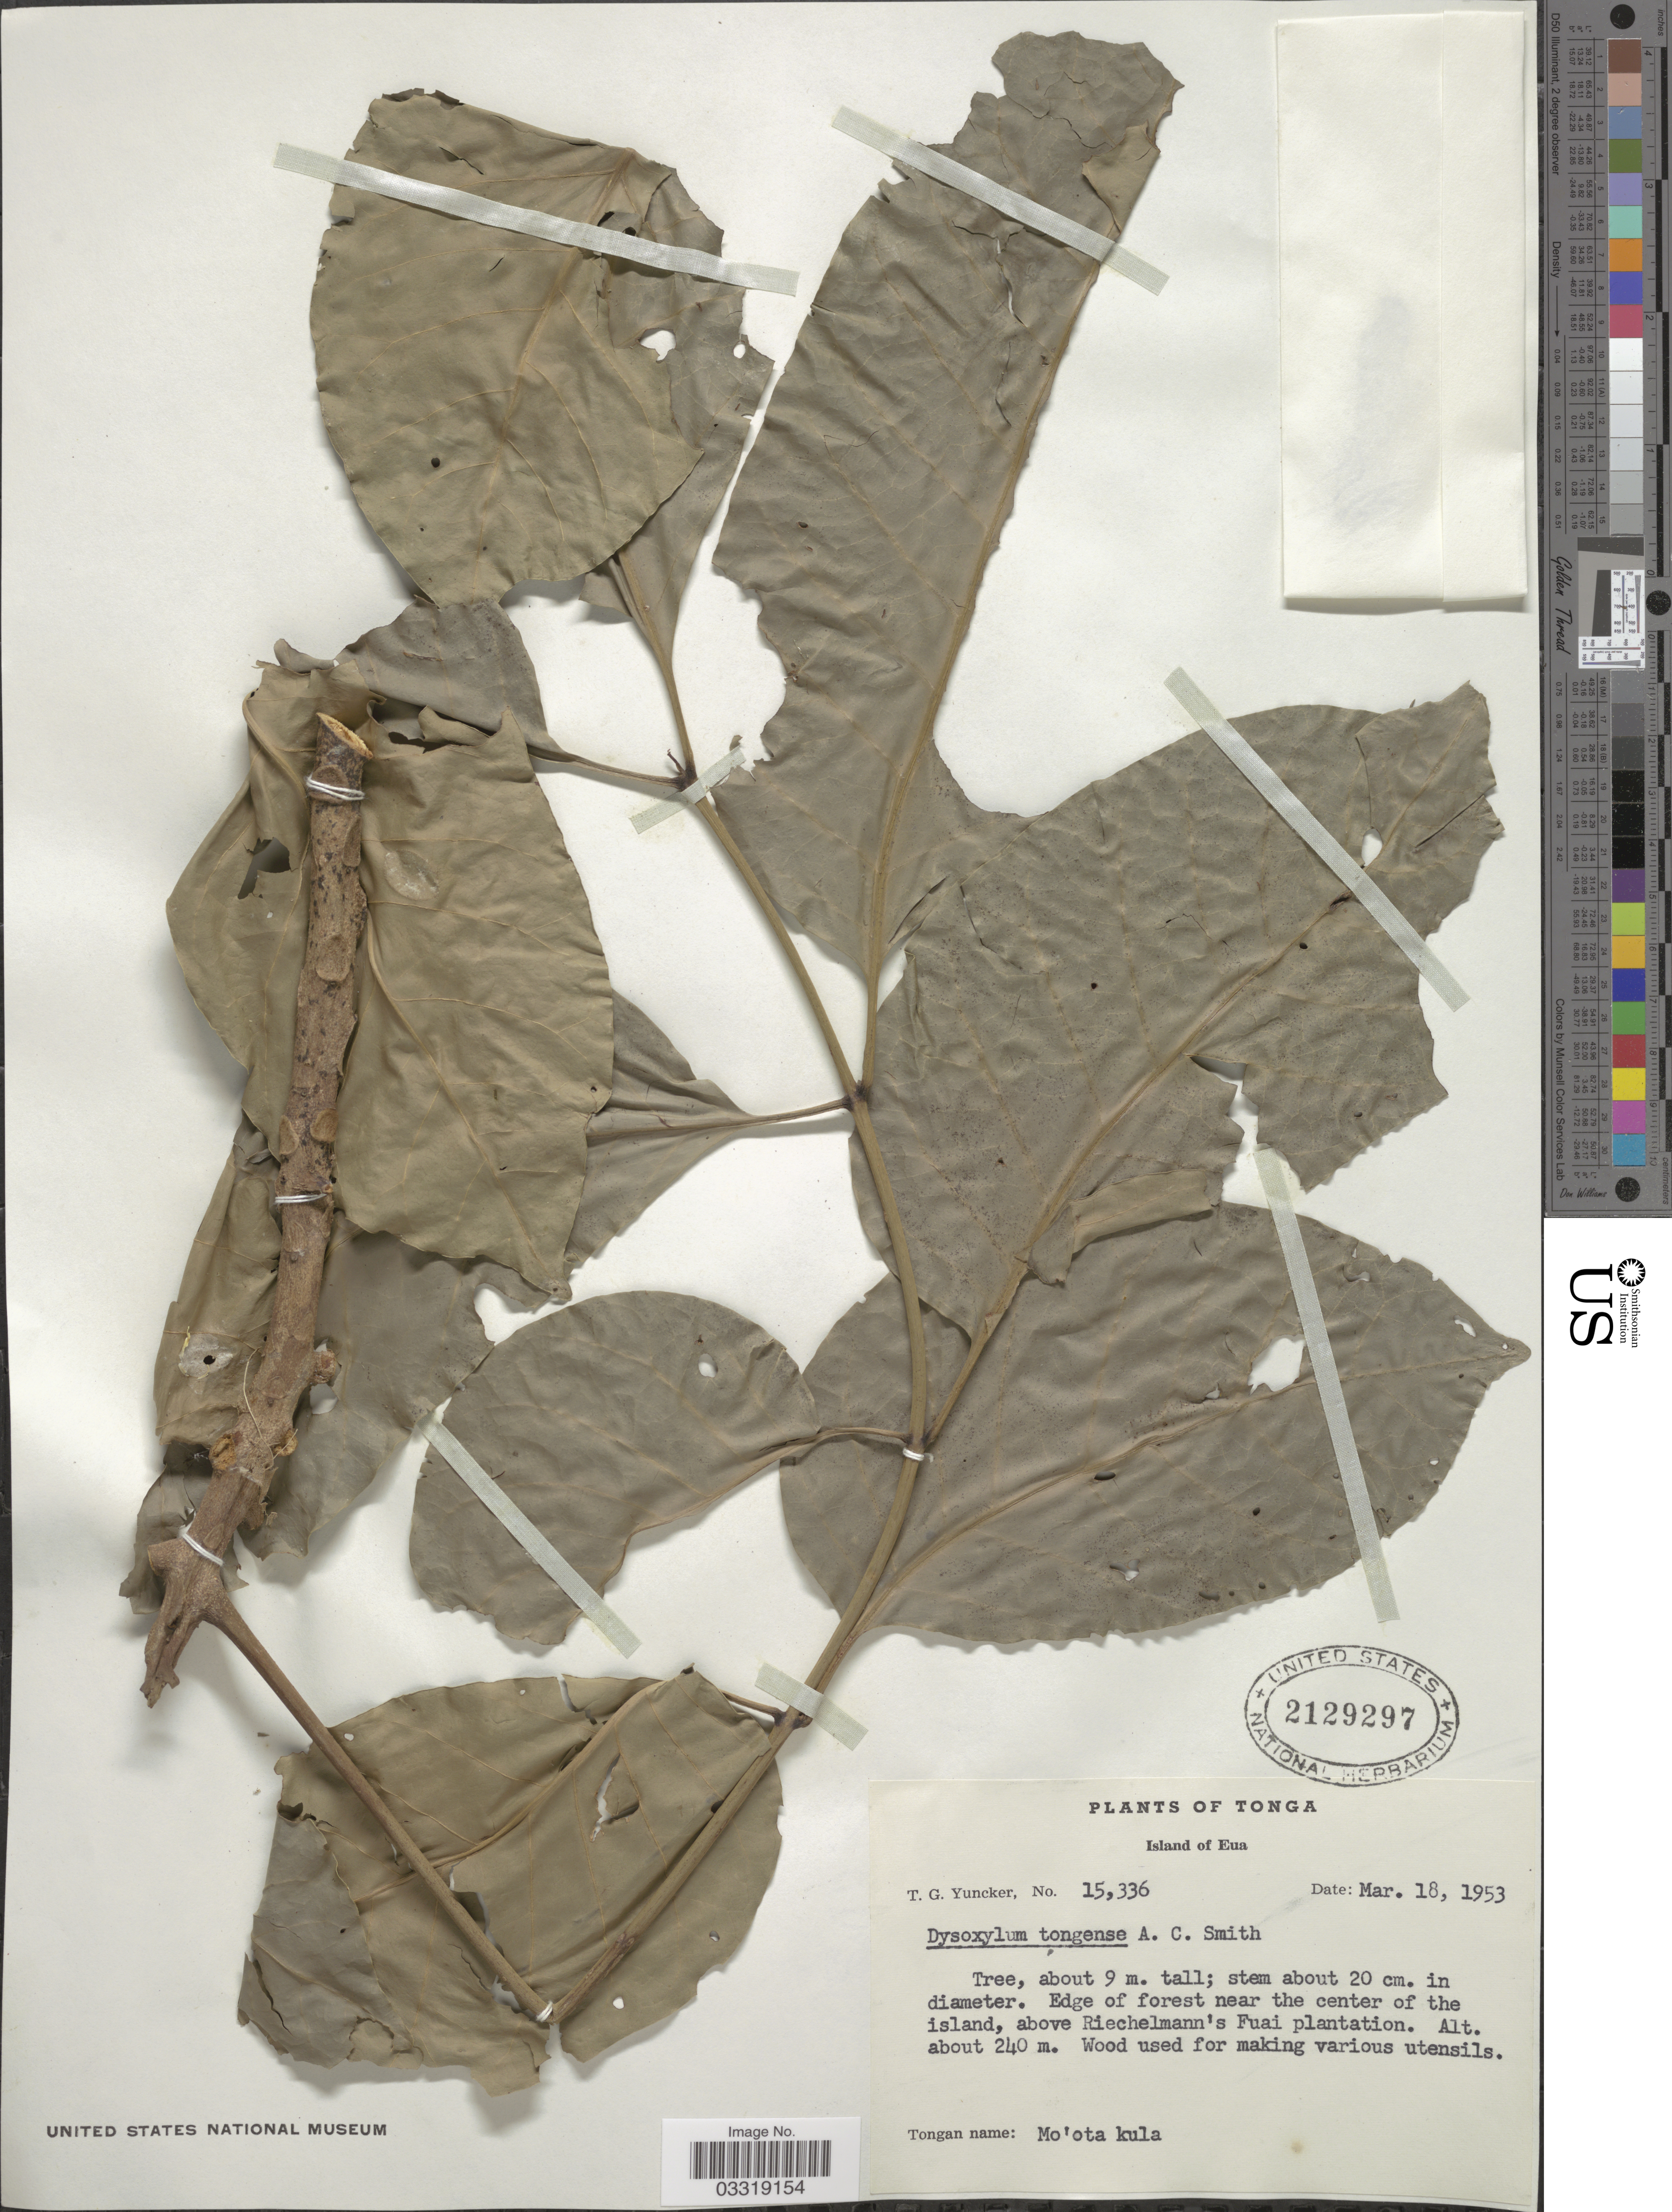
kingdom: Plantae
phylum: Tracheophyta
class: Magnoliopsida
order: Sapindales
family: Meliaceae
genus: Didymocheton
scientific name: Didymocheton tongensis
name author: (A.C. Sm.) Holzmeyer & Hauenschild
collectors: T. G. Yuncker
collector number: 15336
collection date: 1953-03-18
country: Tonga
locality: Island of Eua. Edge of forest near the center of the island, above Riechelmann's Fuai plantation.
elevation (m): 240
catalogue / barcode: US 2129297